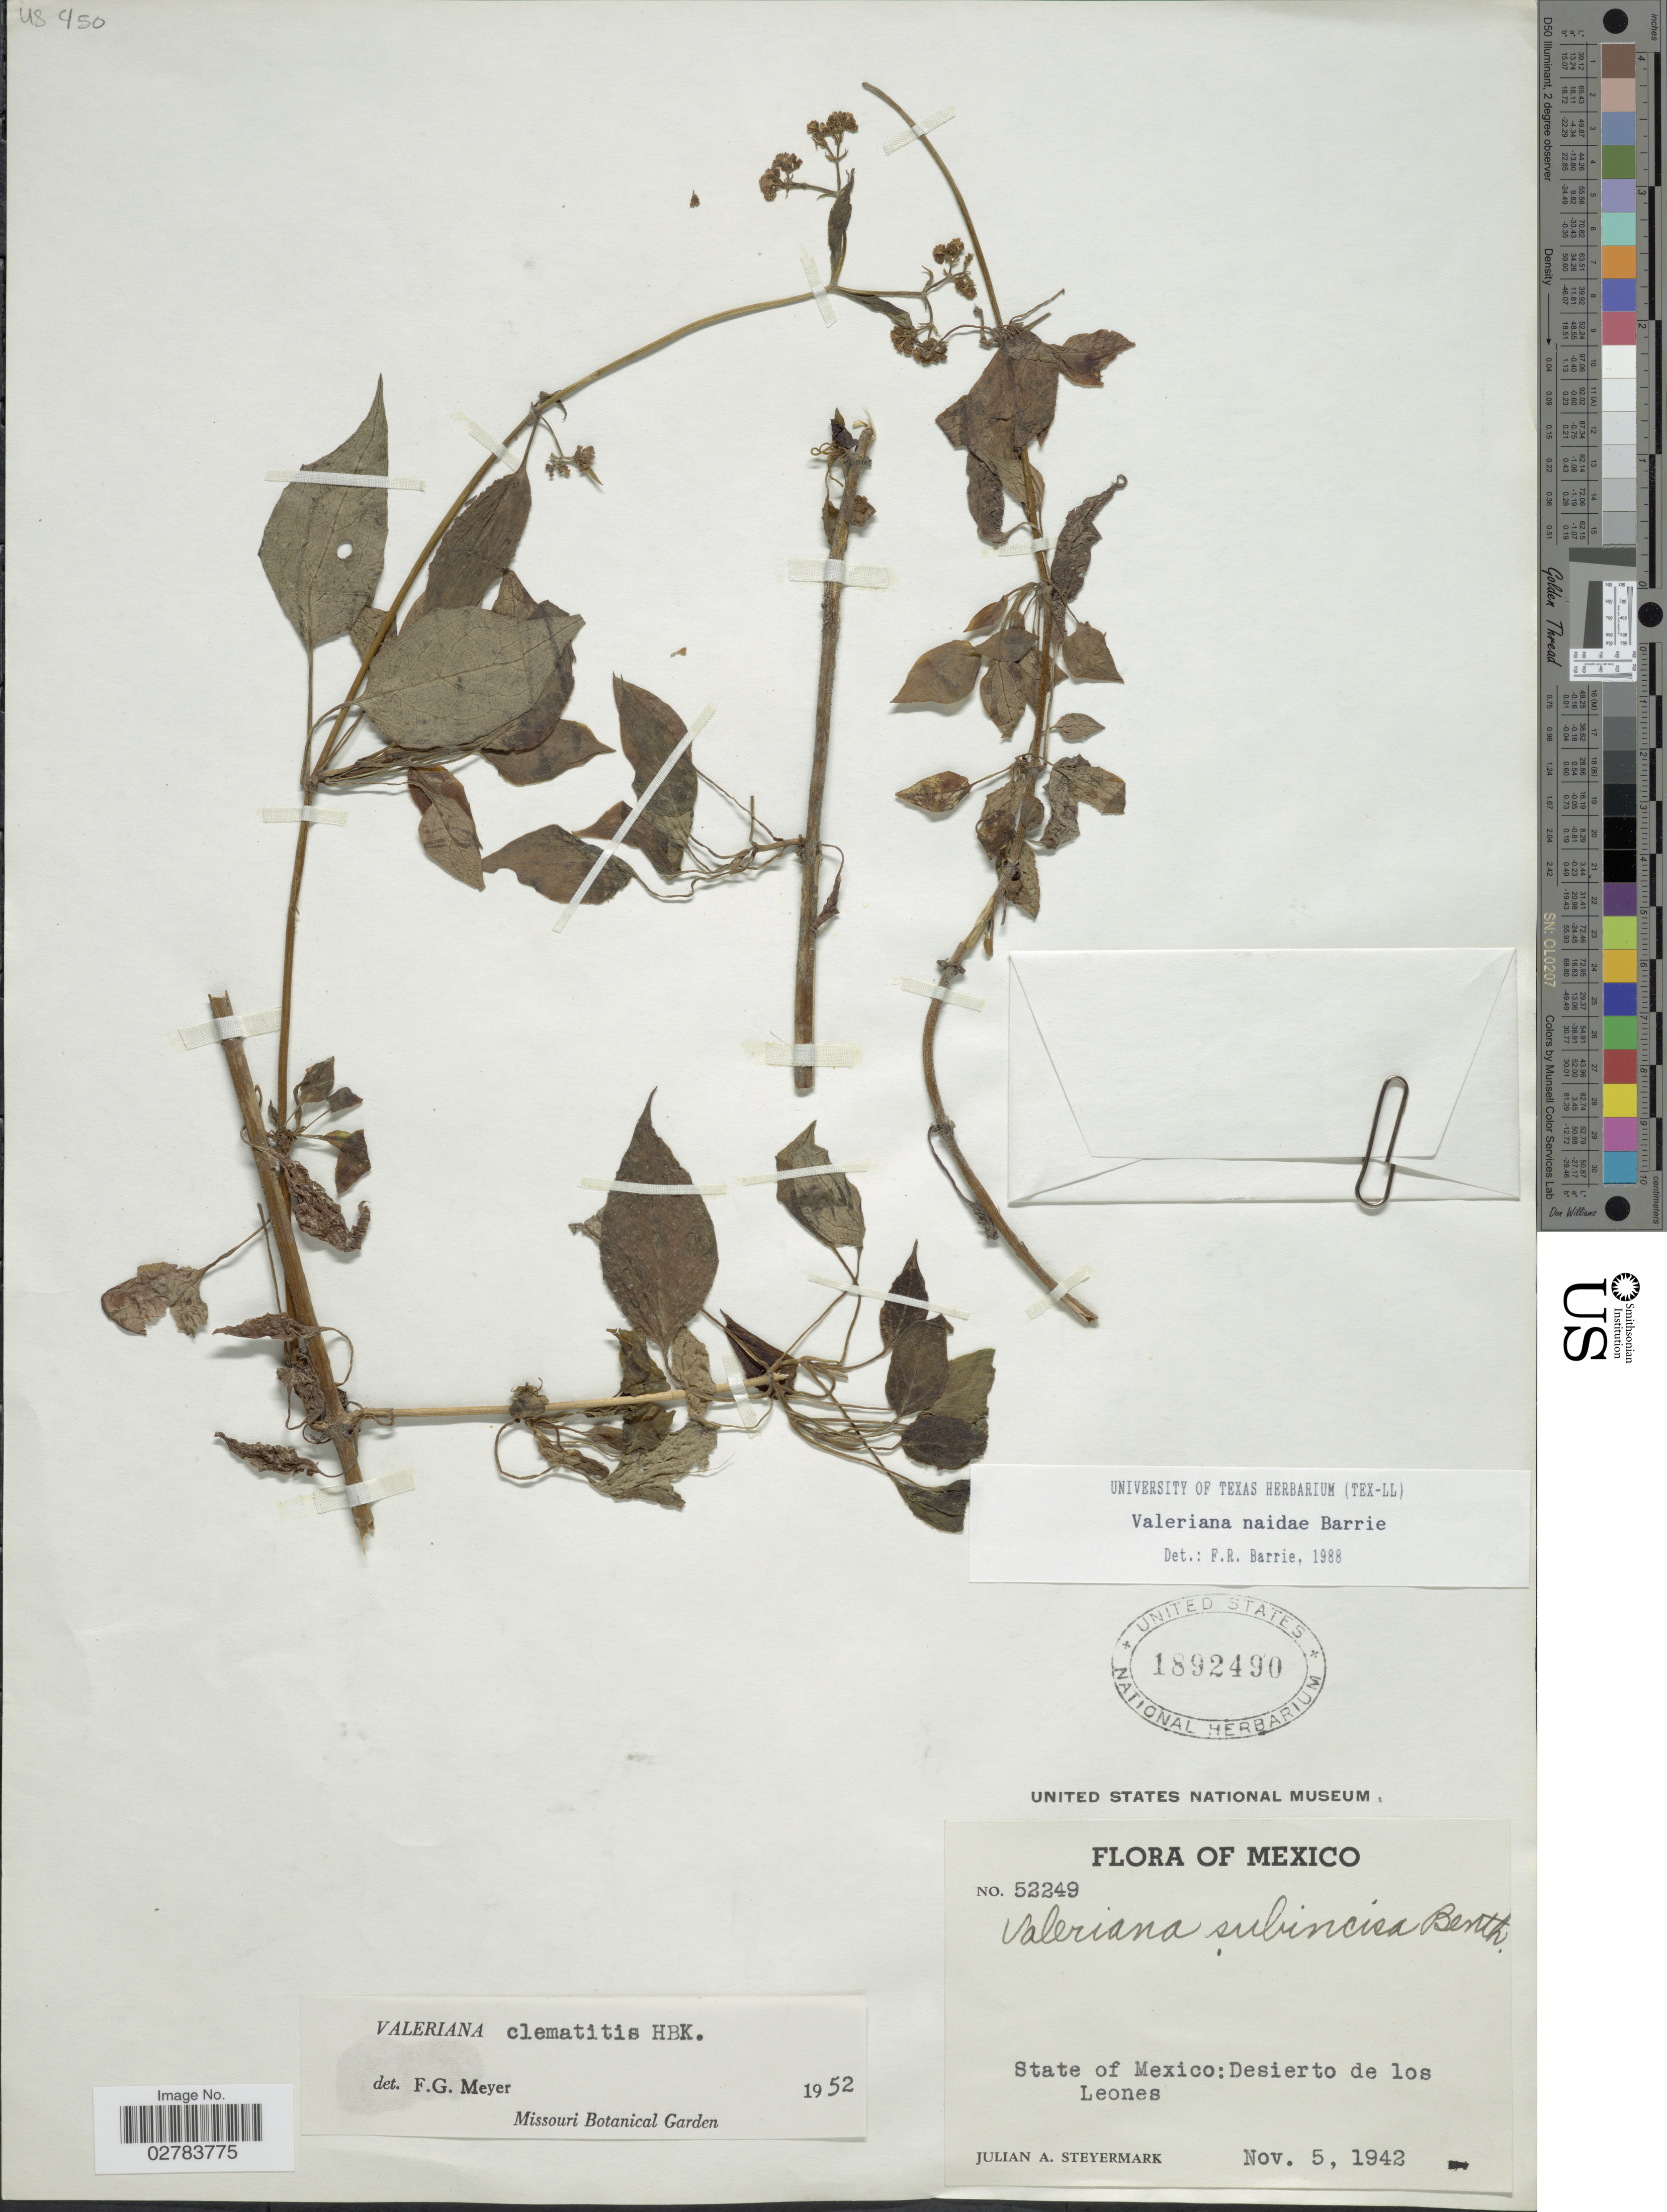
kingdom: Plantae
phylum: Tracheophyta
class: Magnoliopsida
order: Dipsacales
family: Caprifoliaceae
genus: Valeriana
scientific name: Valeriana naidae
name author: Barrie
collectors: J. Steyermark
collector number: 52249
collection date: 1942-11-05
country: Mexico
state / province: México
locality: Desierto de los Leones.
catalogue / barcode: US 1892490